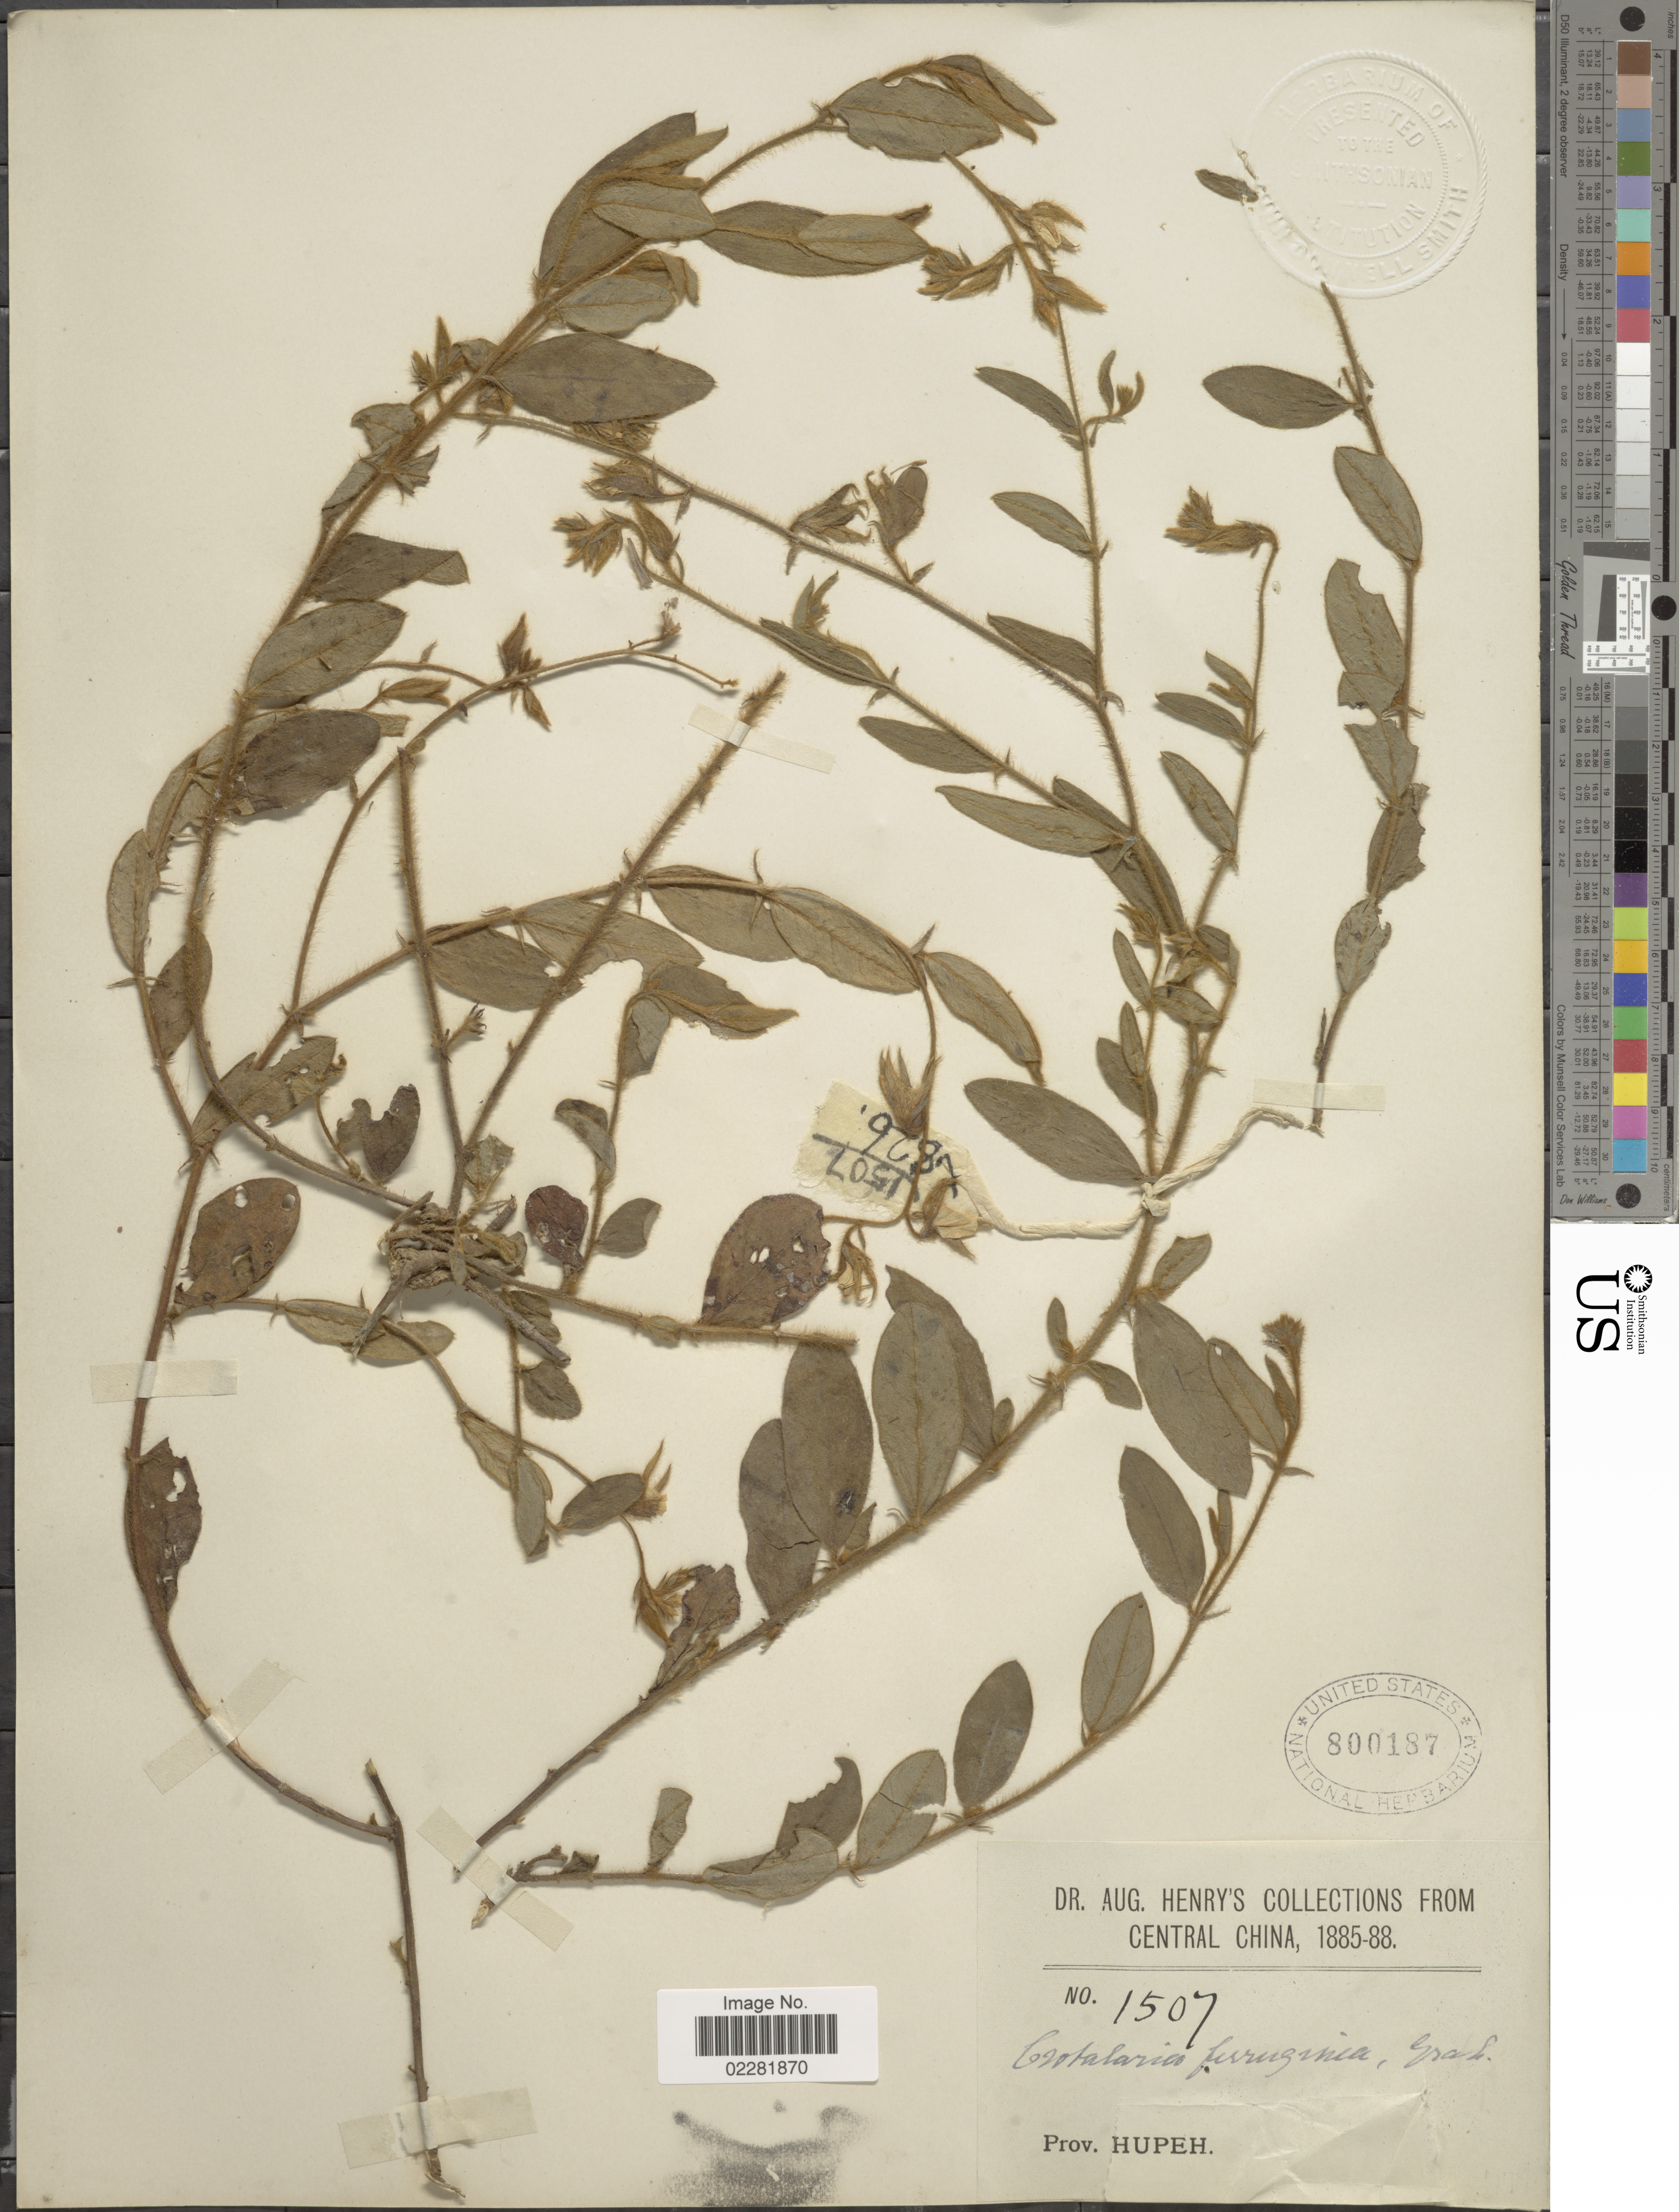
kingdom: Plantae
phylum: Tracheophyta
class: Magnoliopsida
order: Fabales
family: Fabaceae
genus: Crotalaria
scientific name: Crotalaria ferruginea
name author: Graham ex Benth.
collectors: A. Henry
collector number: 1507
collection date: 1885/1888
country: China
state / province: Hubei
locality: Central China, Prov. Hupeh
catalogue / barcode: US 800187